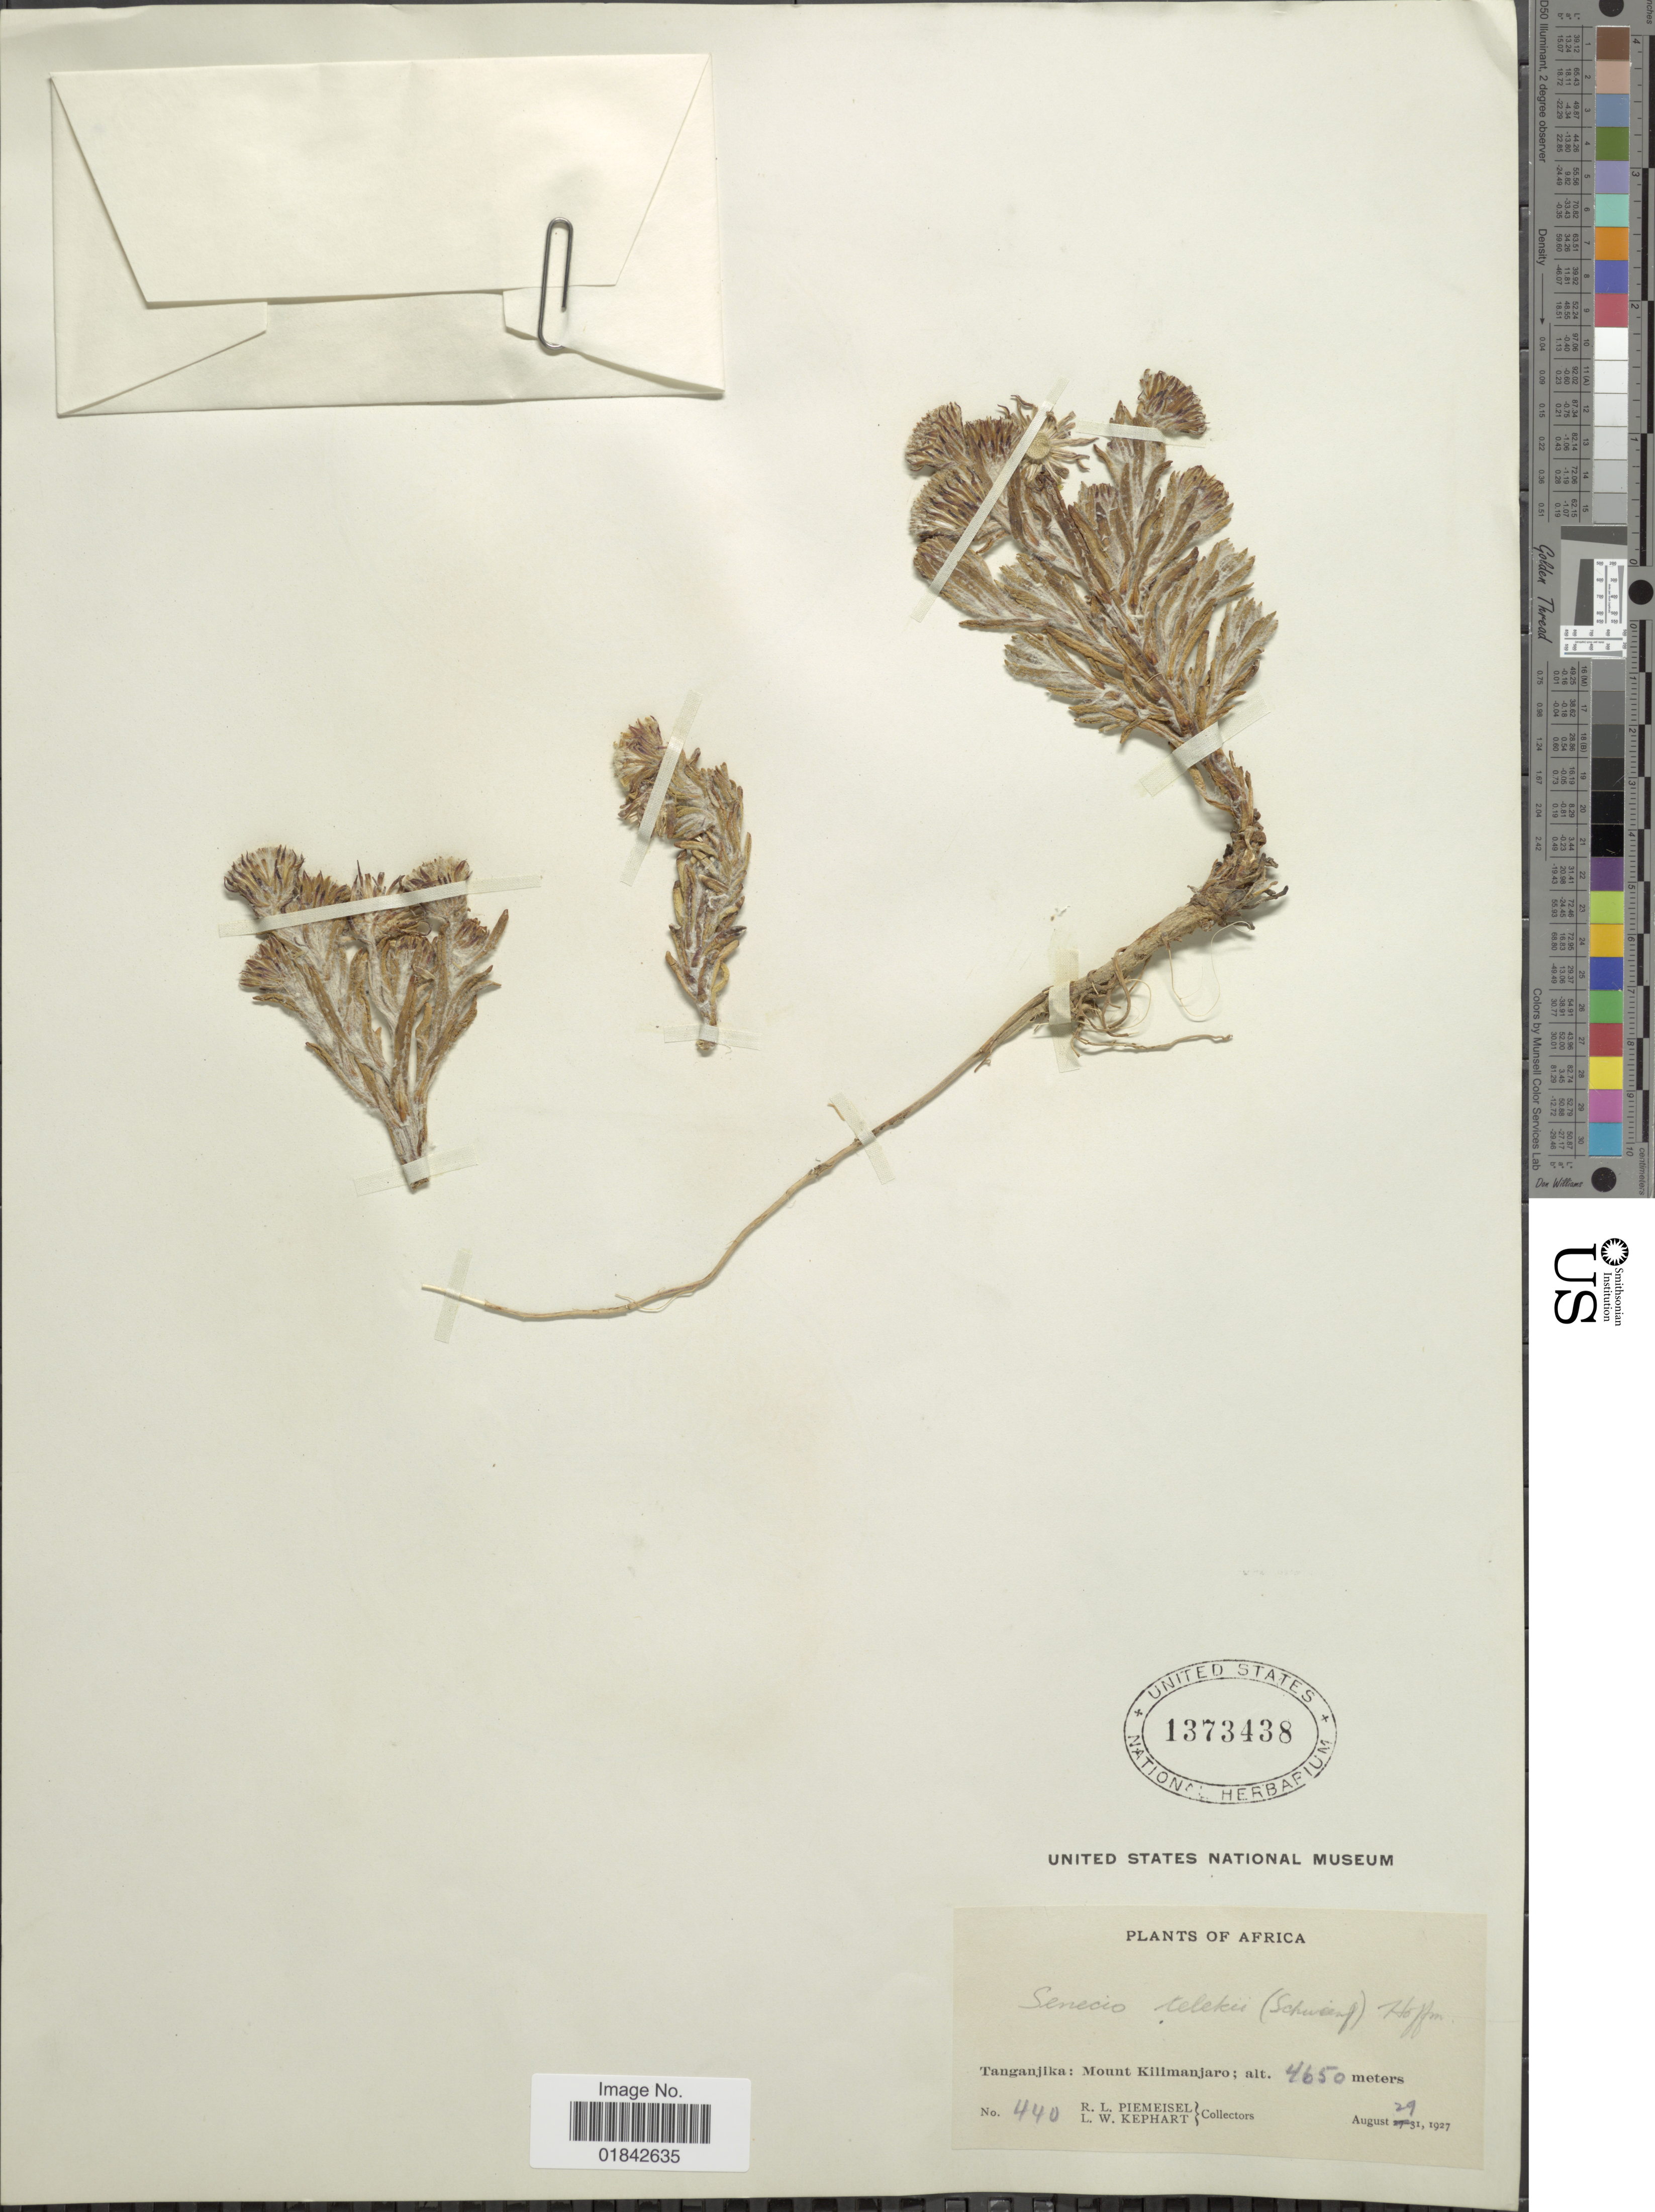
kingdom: Plantae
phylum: Tracheophyta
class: Magnoliopsida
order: Asterales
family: Asteraceae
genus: Senecio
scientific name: Senecio telekii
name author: (Schweinf.) O. Hoffm.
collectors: R. L. Piemeisel & L. W. Kephart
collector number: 440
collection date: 1927-08-29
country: Tanzania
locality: Tanganjika: Mount Kilimanjaro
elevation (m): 4650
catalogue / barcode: US 1373438